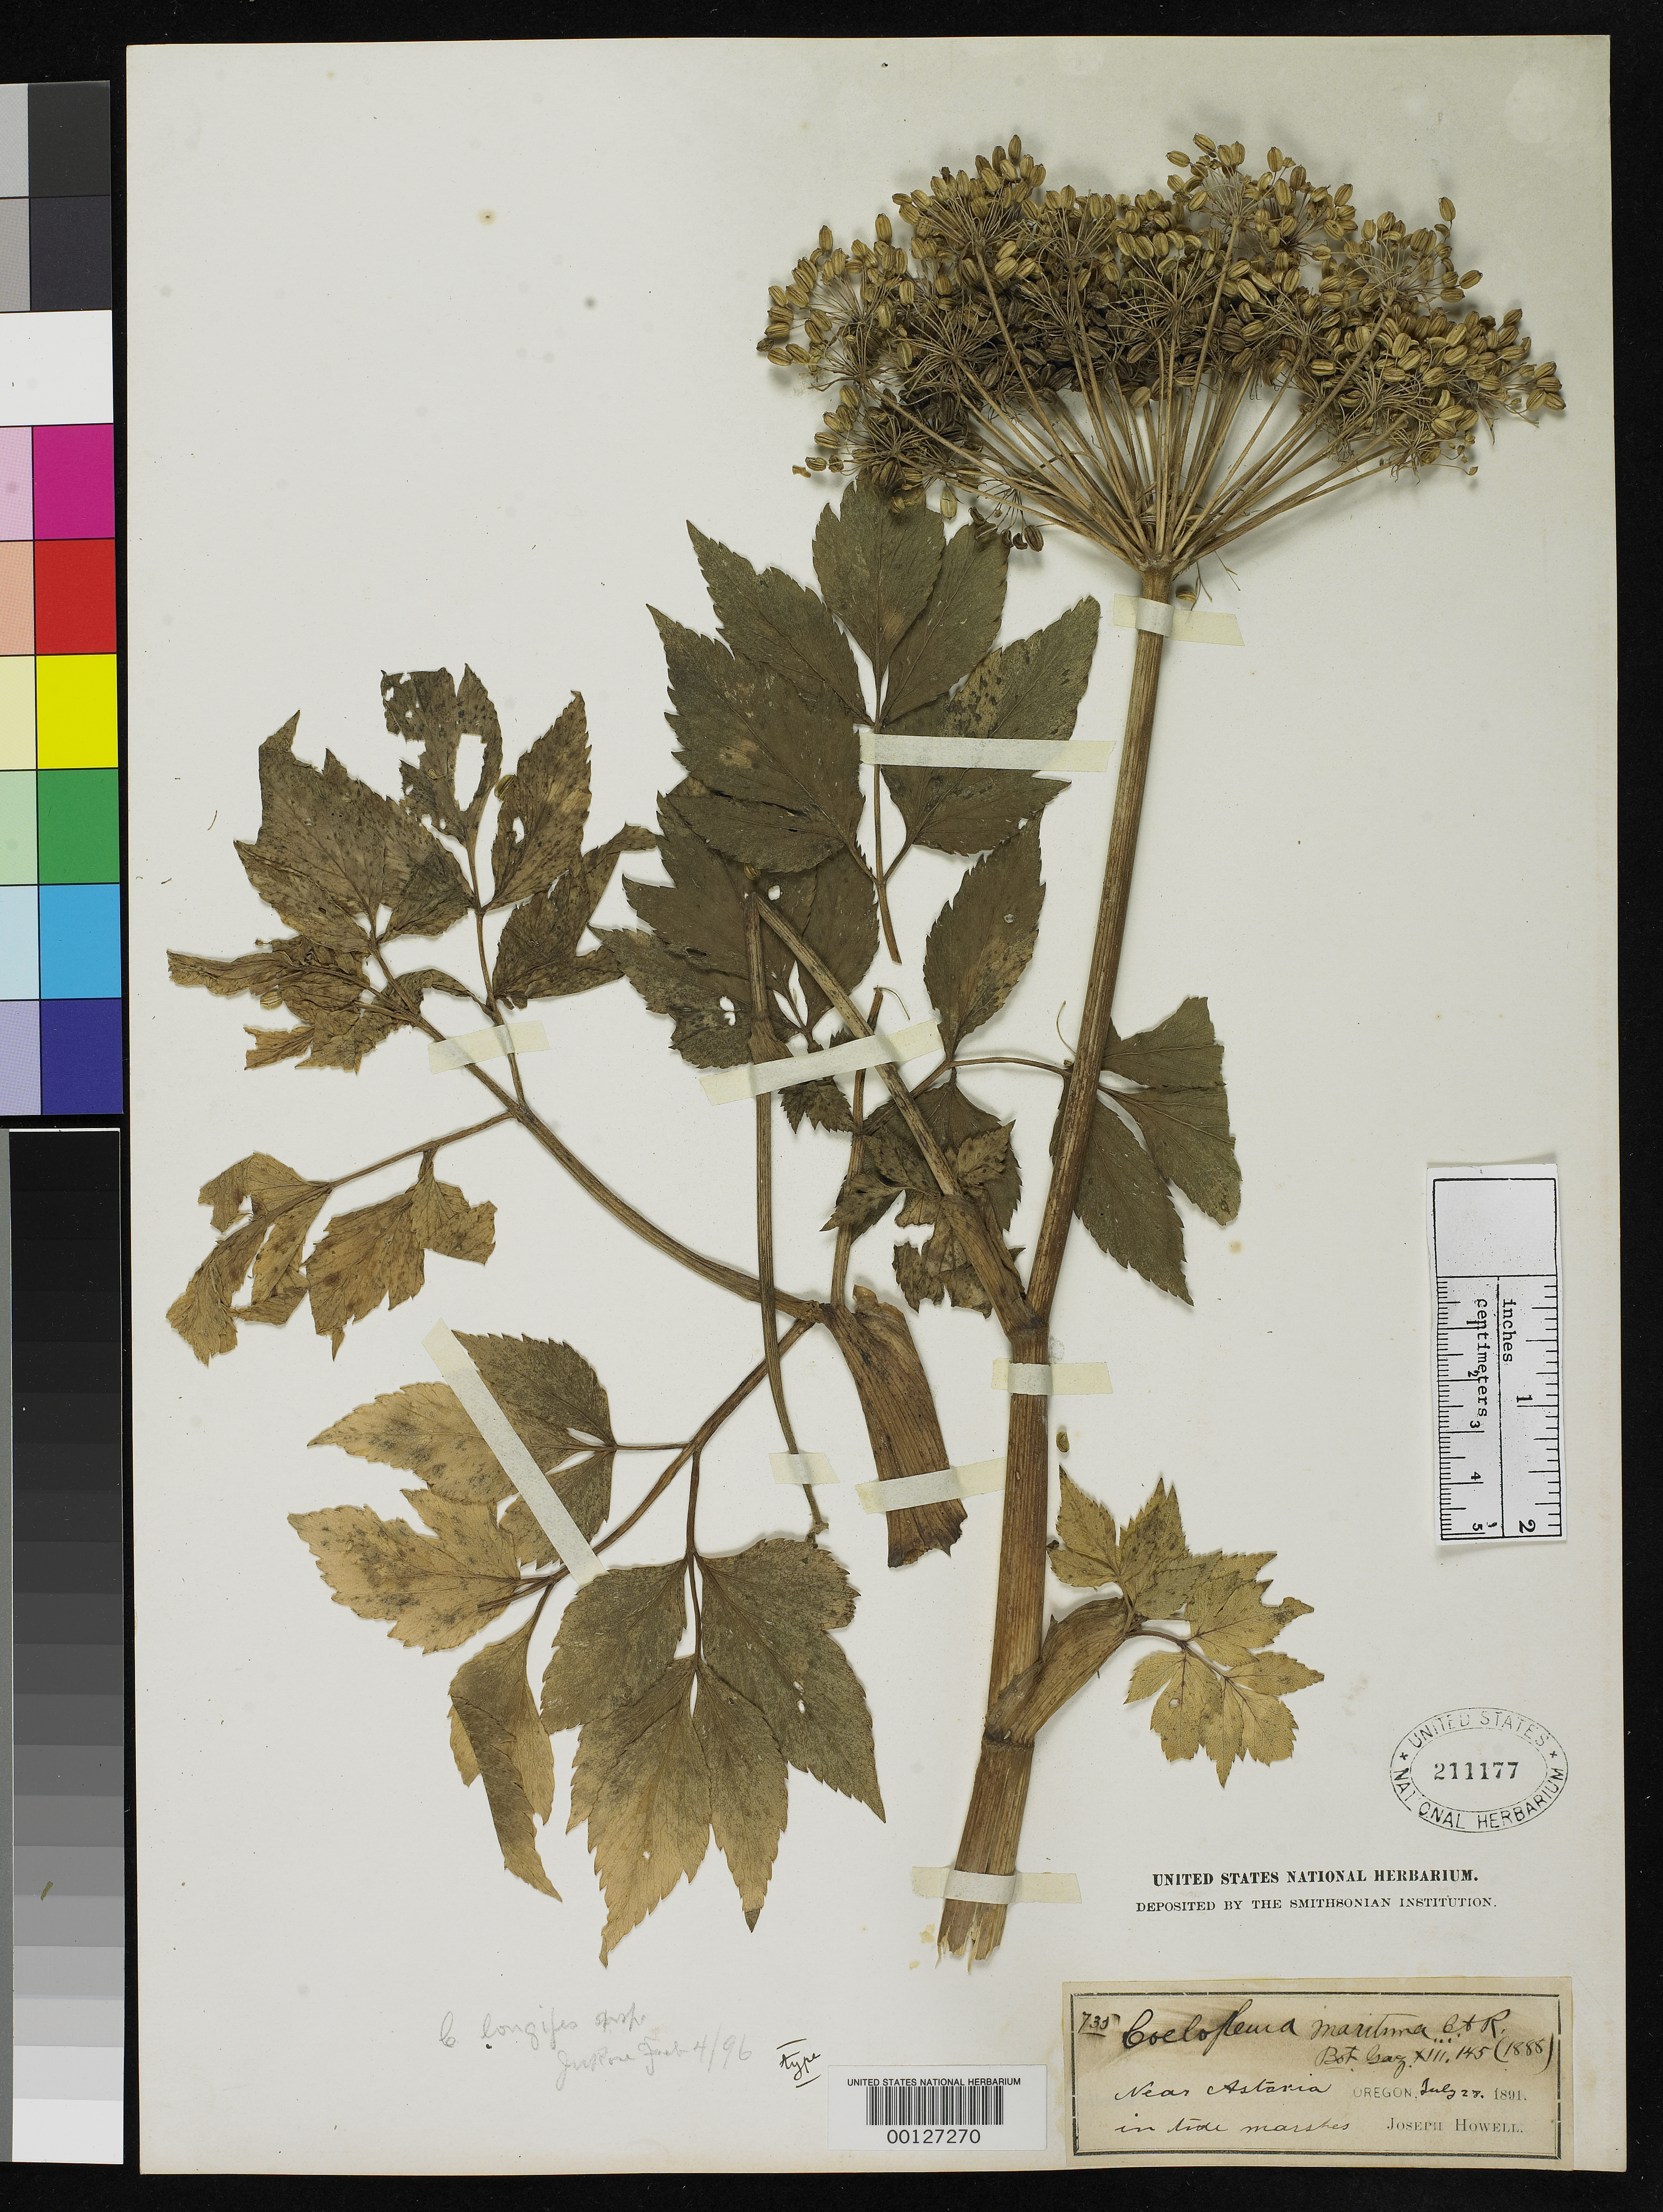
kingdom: Plantae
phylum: Tracheophyta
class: Magnoliopsida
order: Apiales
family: Apiaceae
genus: Coelopleurum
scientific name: Coelopleurum longipes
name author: J.M. Coult. & Rose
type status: Holotype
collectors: J. Howell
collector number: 735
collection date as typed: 28 Jul 1891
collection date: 1891-07-28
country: United States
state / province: Oregon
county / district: Clatsop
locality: Near Astoria.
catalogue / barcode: US 211177